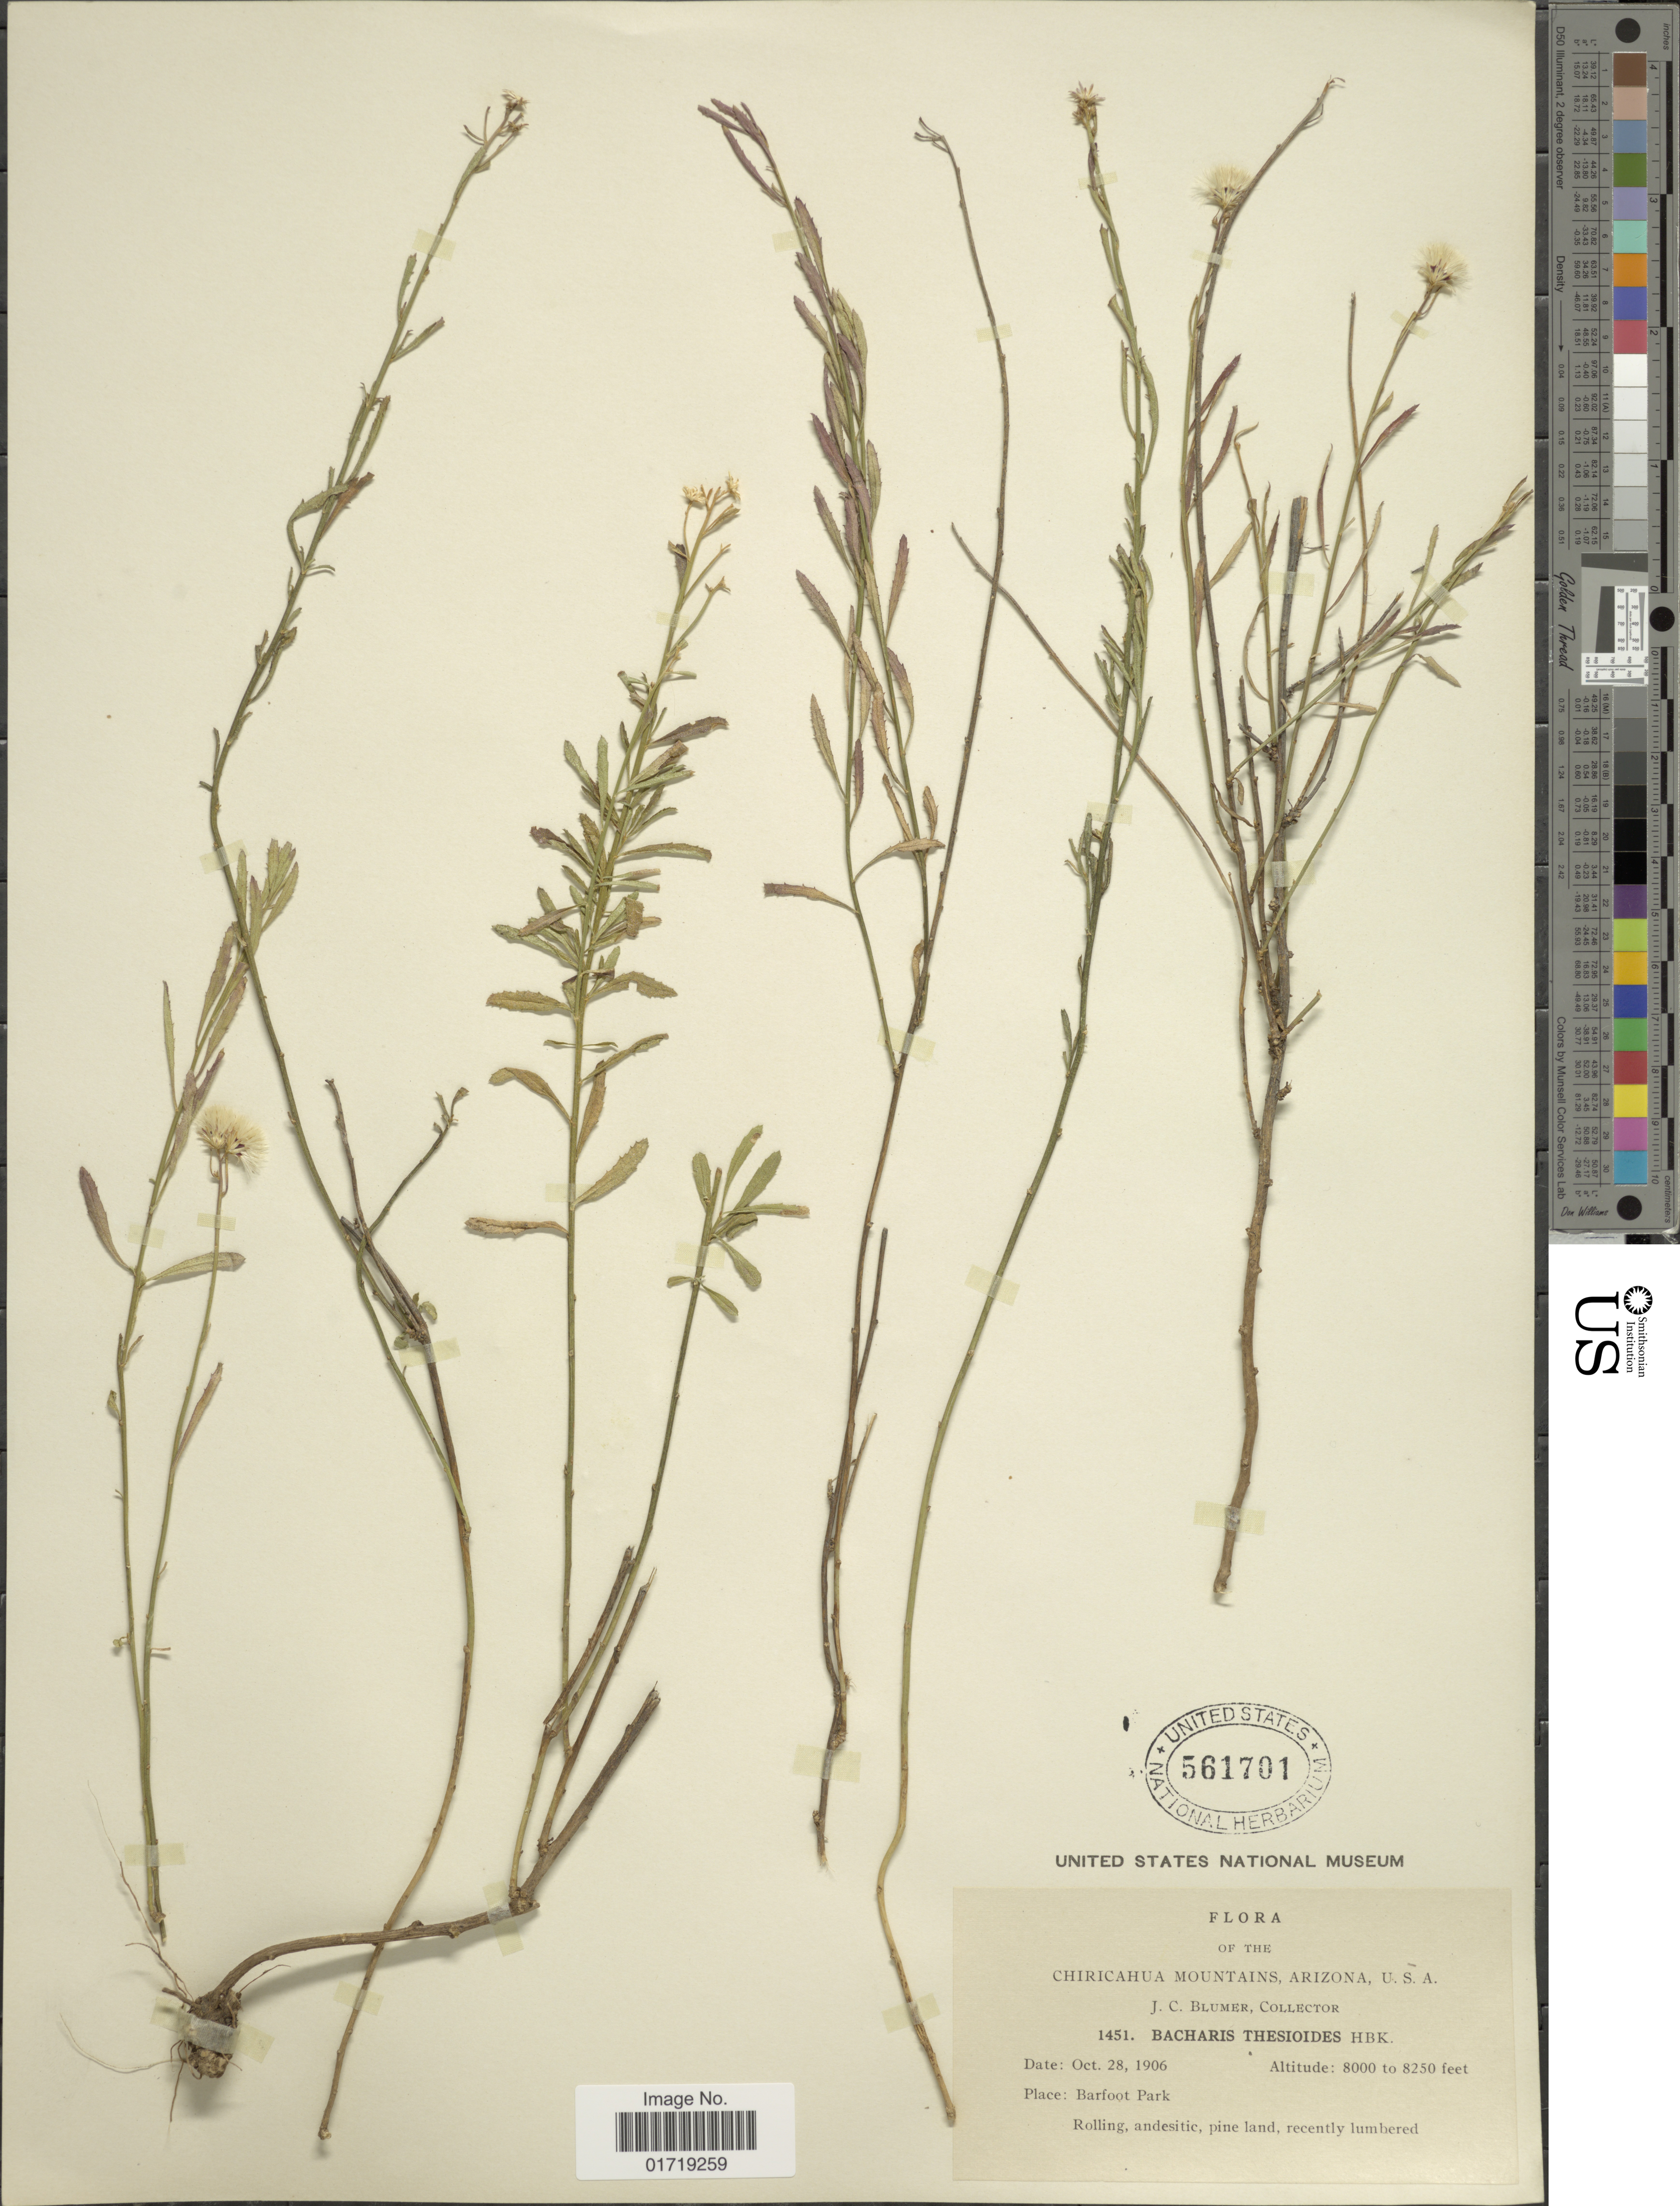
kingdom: Plantae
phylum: Tracheophyta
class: Magnoliopsida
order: Asterales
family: Asteraceae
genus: Baccharis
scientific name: Baccharis thesioides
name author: Kunth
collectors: J. C. Blumer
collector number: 1451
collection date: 1906-10-28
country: United States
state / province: Arizona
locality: Chiricahua Mountains, Arizona, Barfoot Park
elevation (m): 2438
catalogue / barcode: US 561701